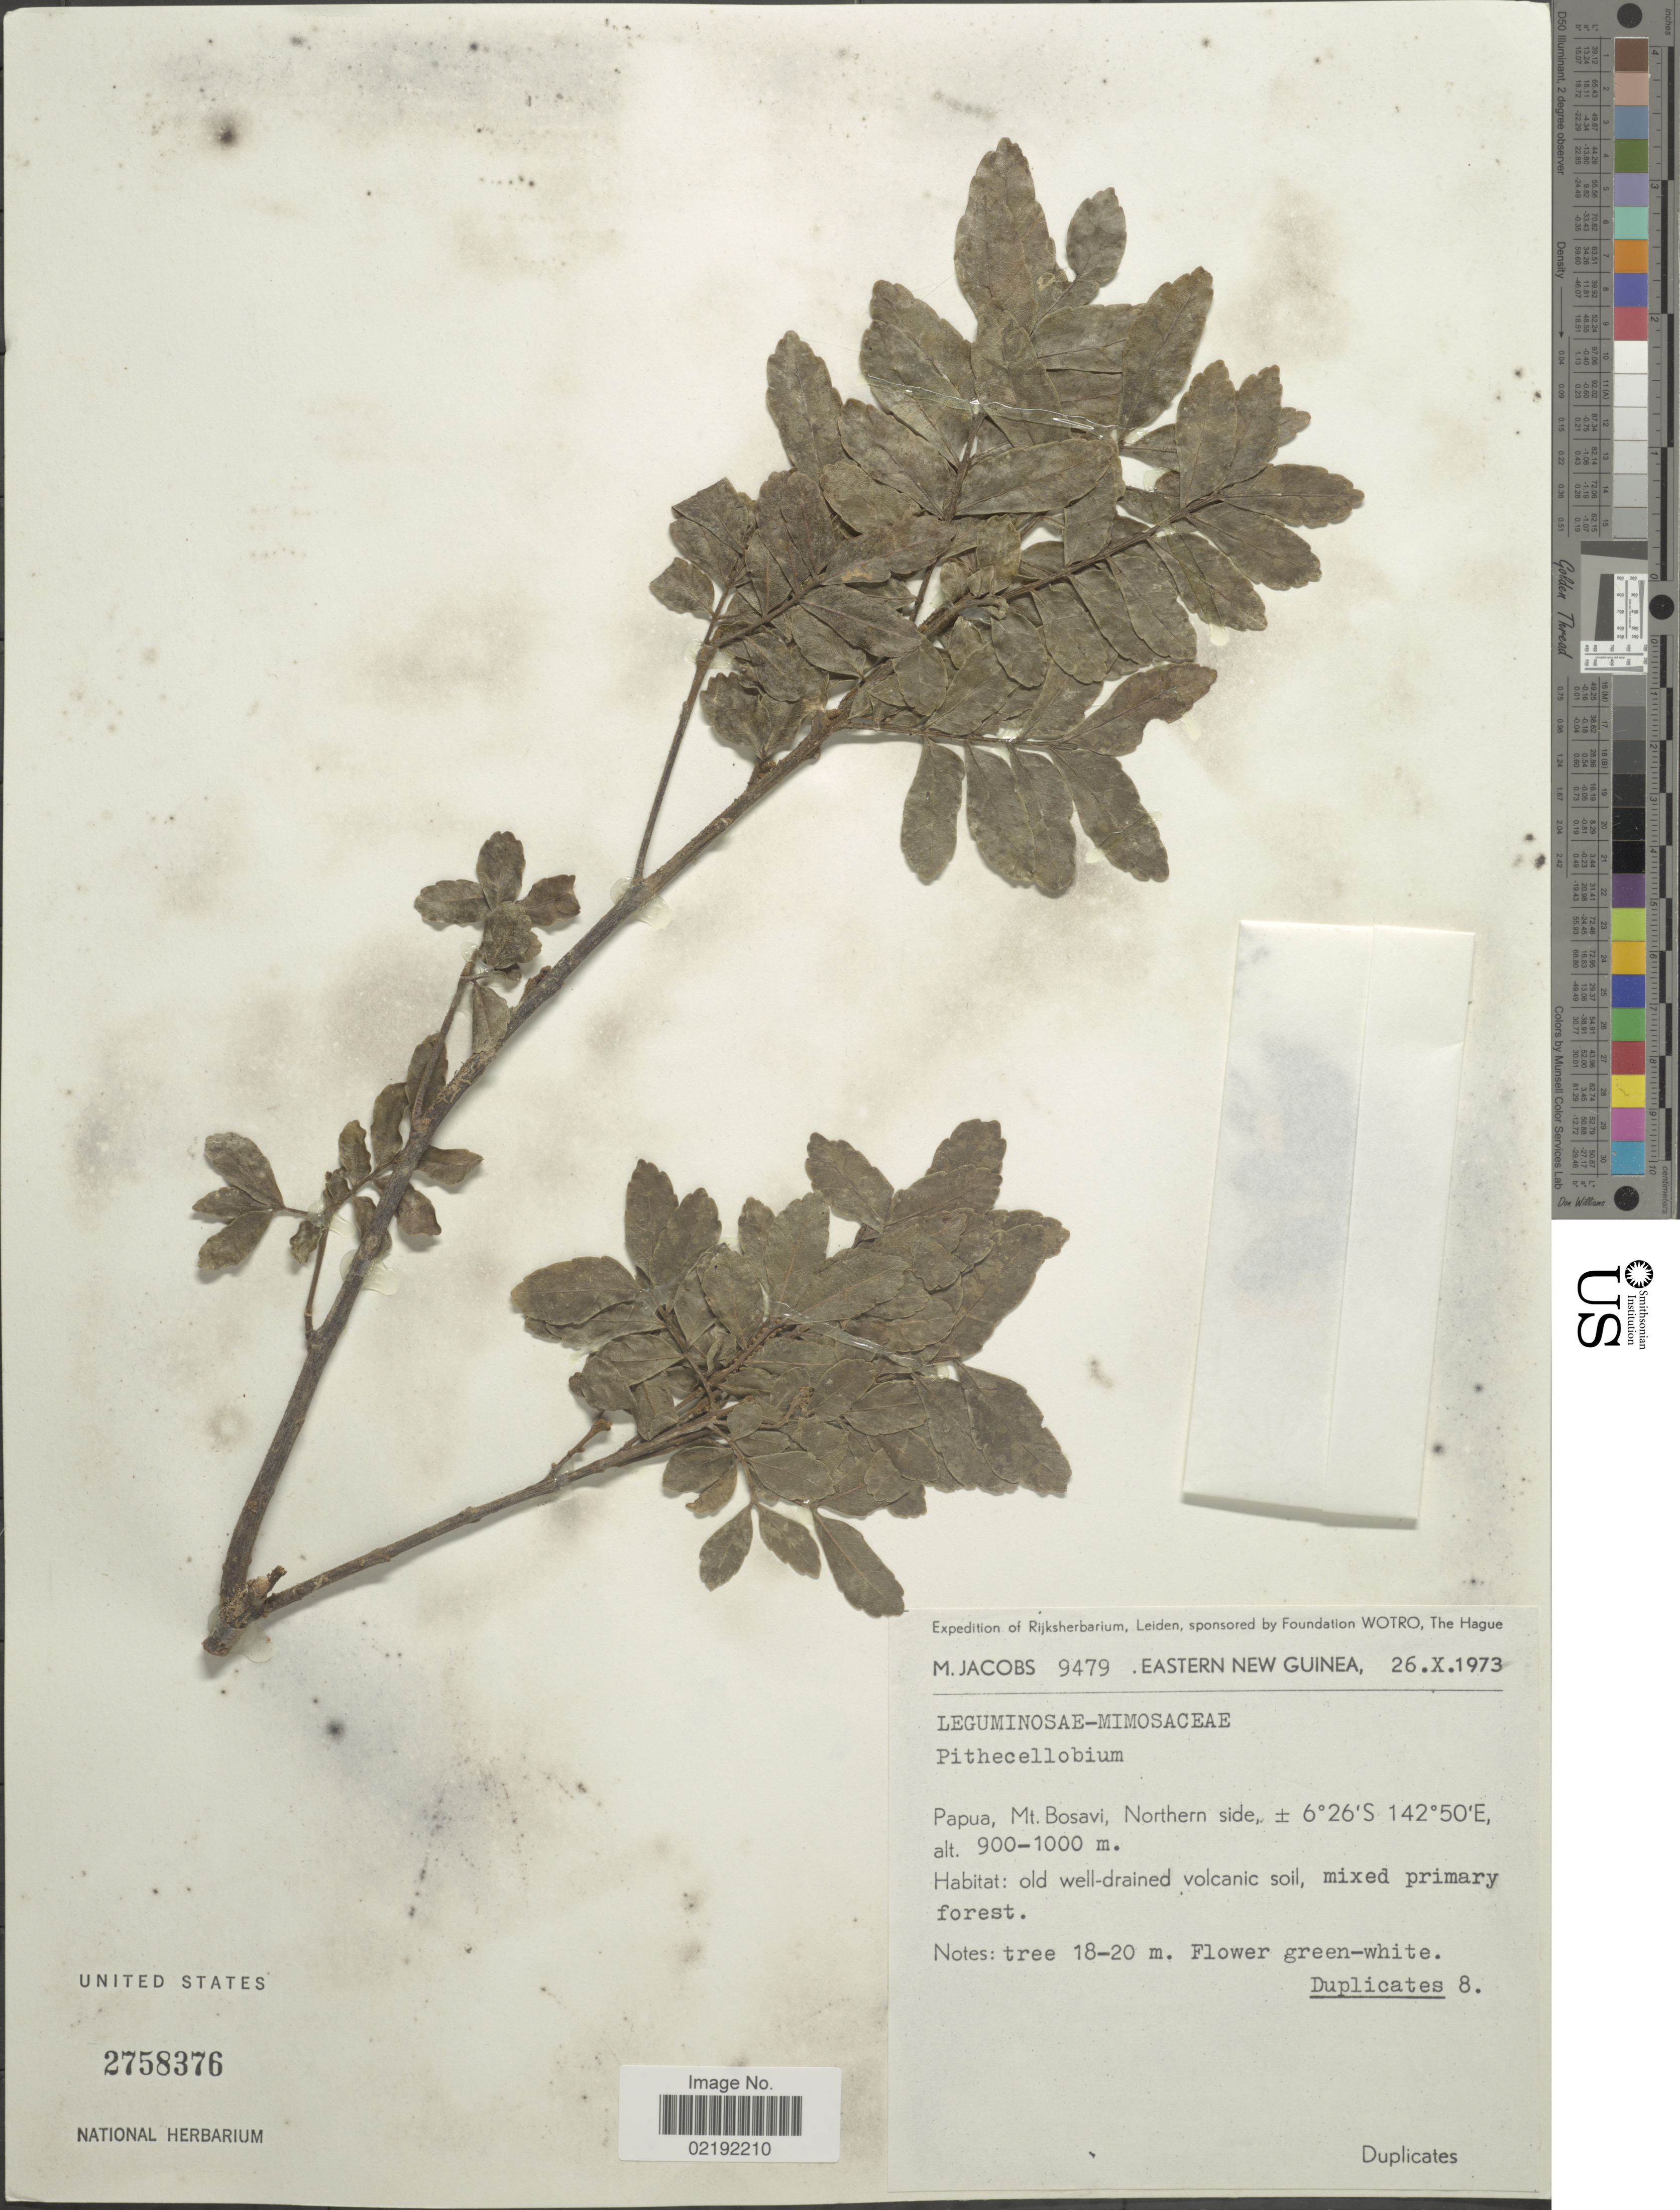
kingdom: Plantae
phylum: Tracheophyta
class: Magnoliopsida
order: Fabales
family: Fabaceae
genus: Pithecellobium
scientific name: Pithecellobium sp.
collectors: M. Jacobs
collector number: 9479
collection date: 1973-10-26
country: Papua New Guinea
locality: Eastern New Guinea, Papua, Mt. Bosavi, Northern side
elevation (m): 900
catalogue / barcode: US 2758376